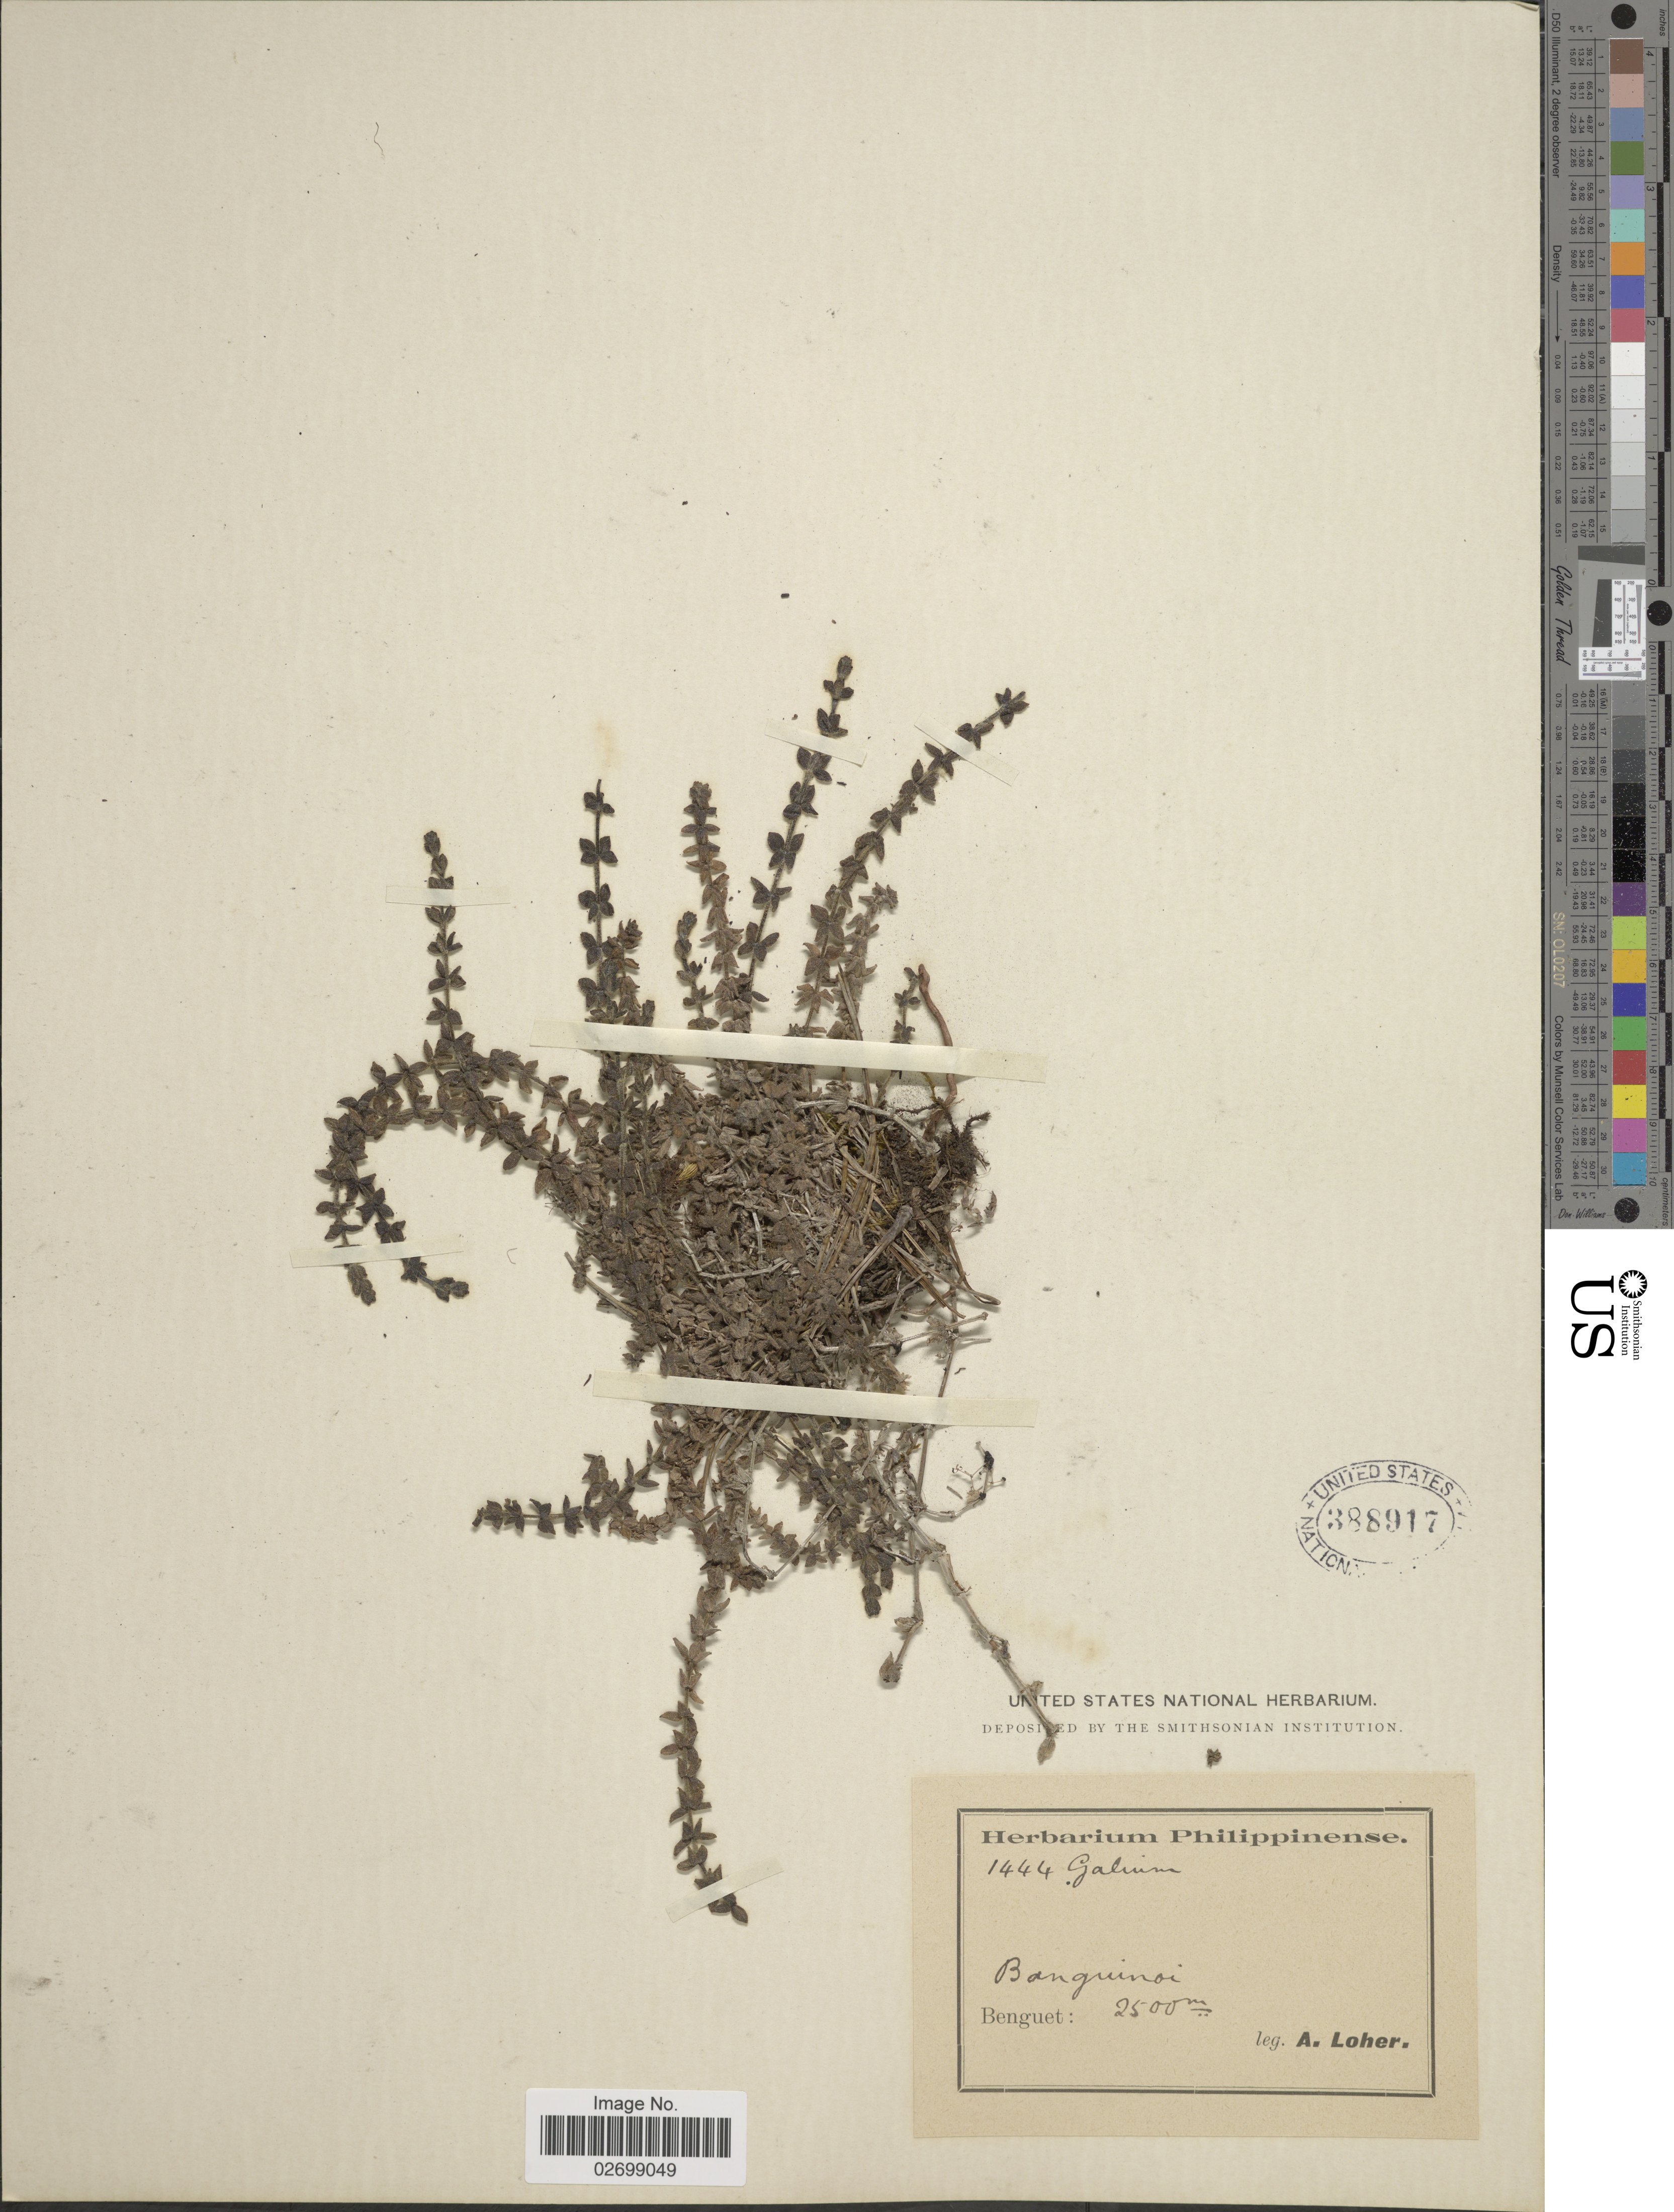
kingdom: Plantae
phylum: Tracheophyta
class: Magnoliopsida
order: Gentianales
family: Rubiaceae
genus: Galium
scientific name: Galium sp.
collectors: A. Loher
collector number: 1444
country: Philippines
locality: Bonguinoi, Benguet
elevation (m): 2500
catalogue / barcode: US 388917